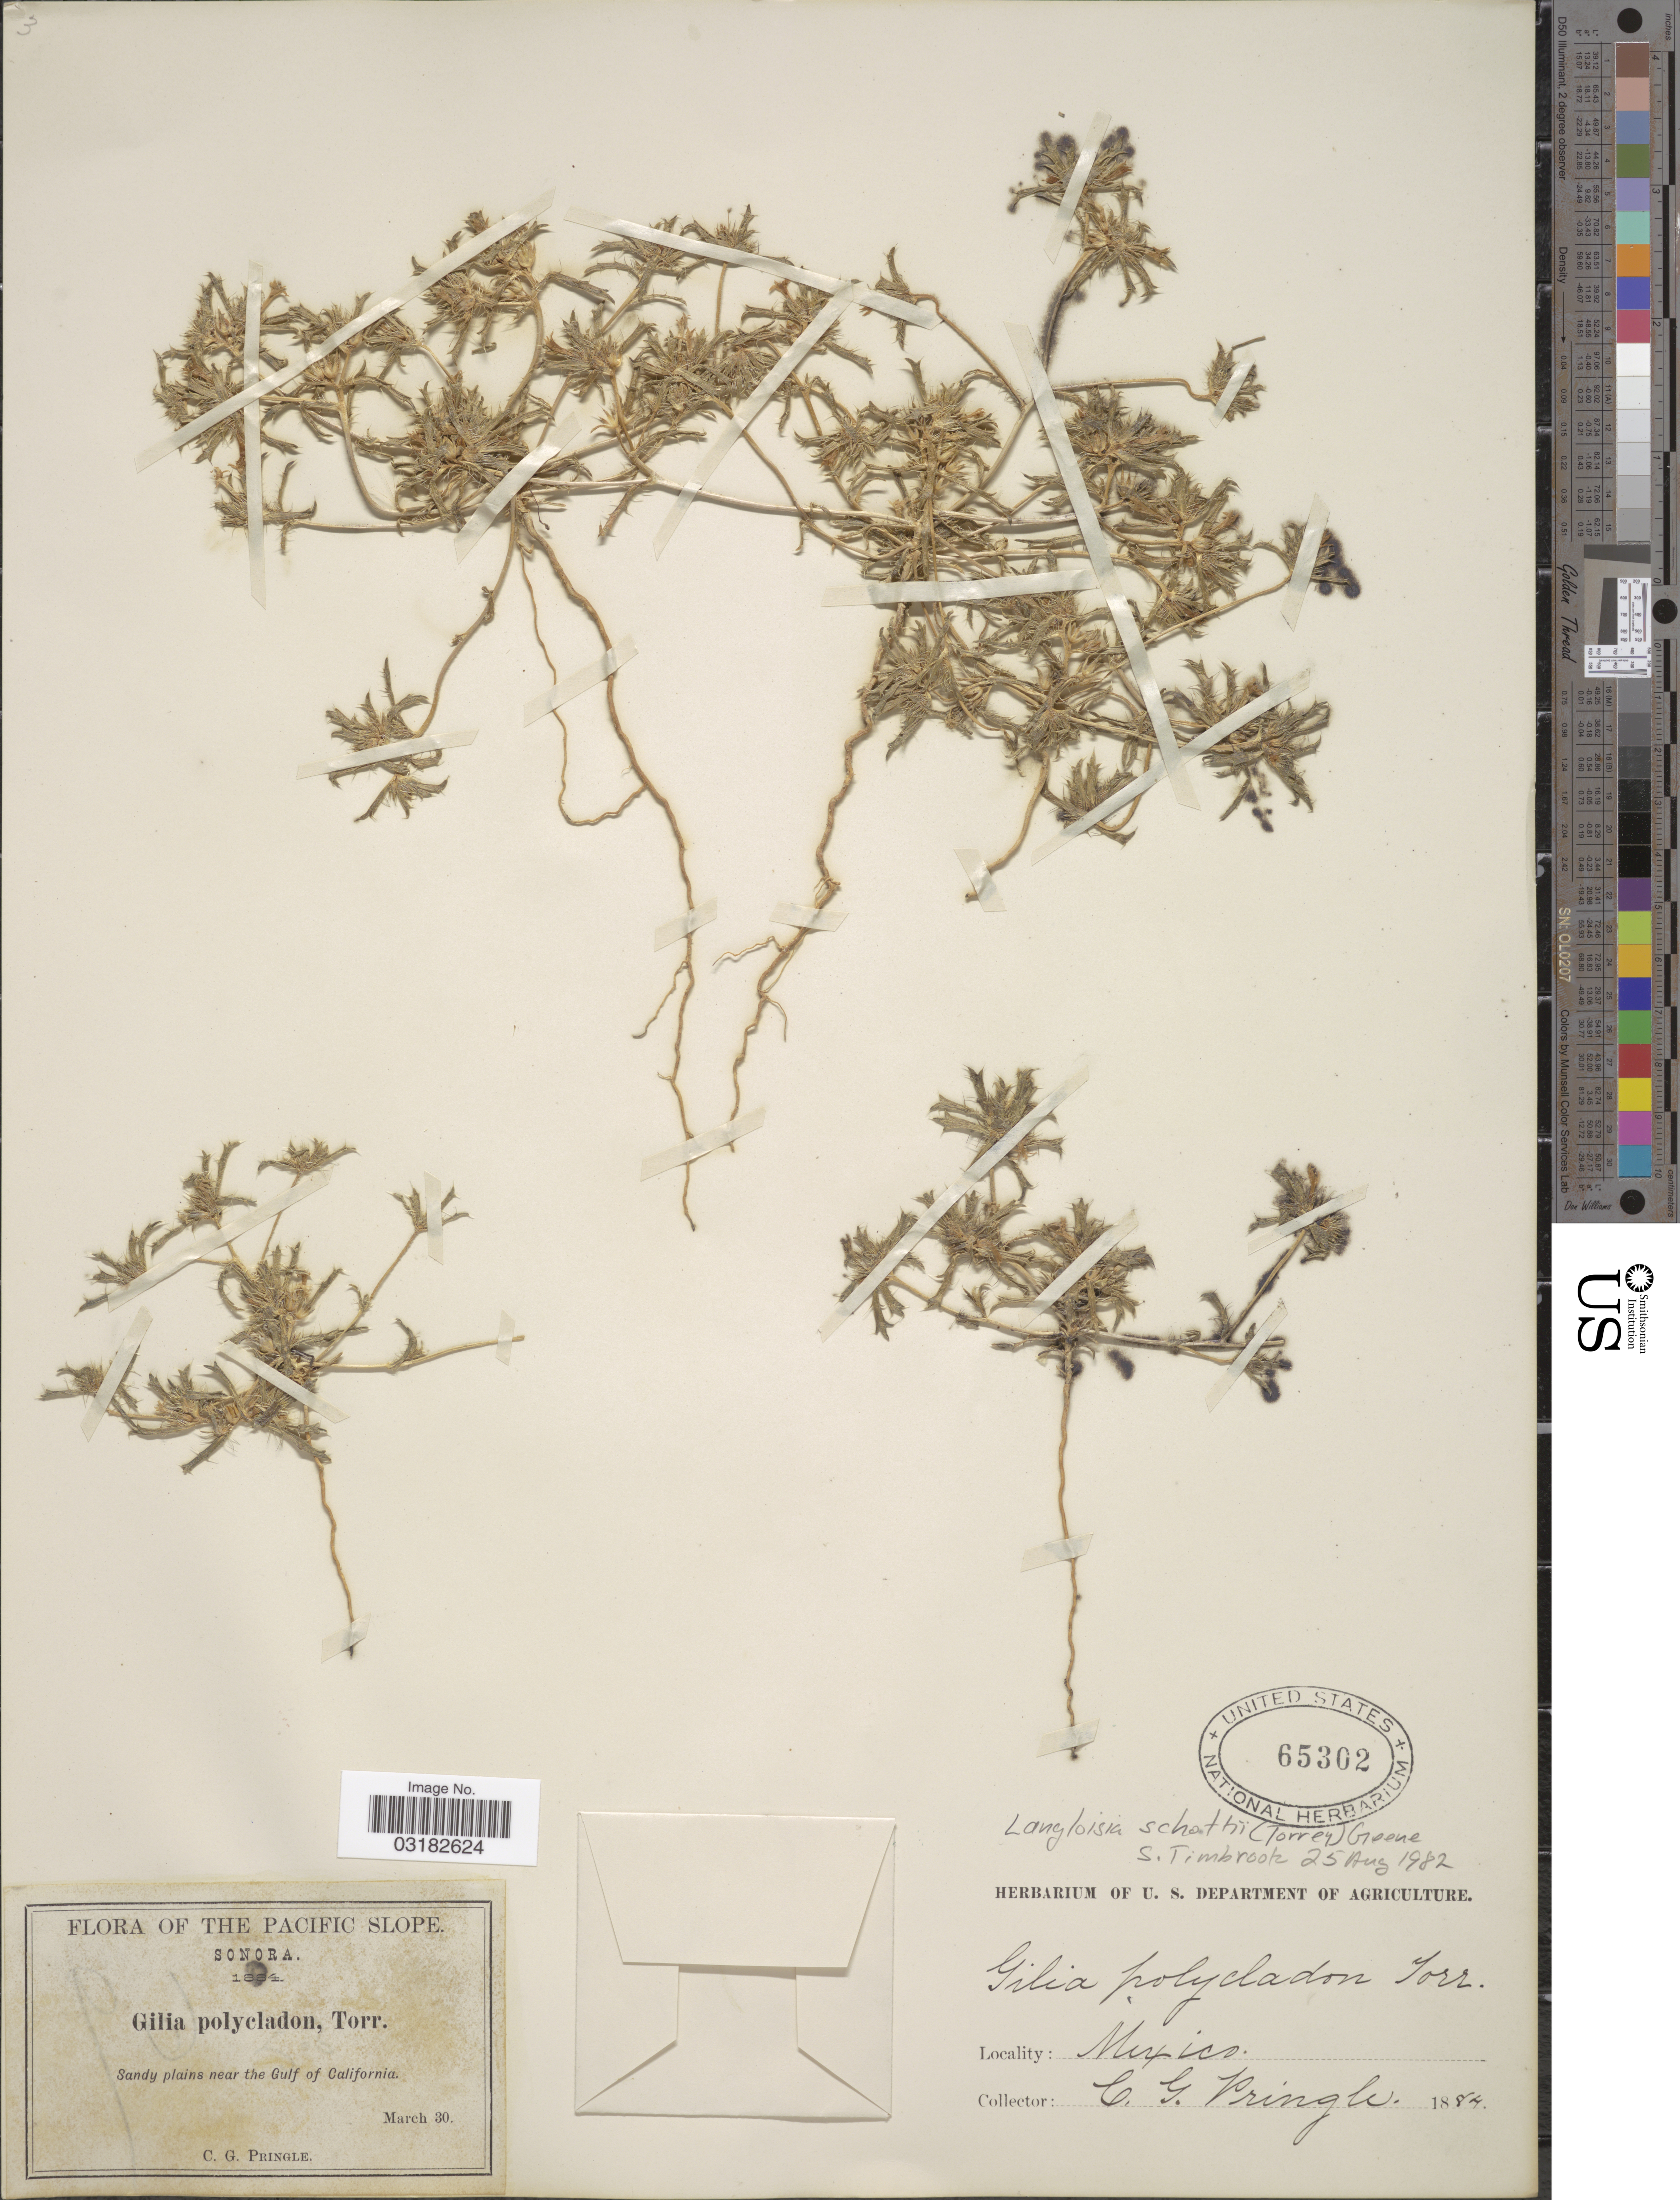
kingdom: Plantae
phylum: Tracheophyta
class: Magnoliopsida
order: Ericales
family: Polemoniaceae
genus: Loeseliastrum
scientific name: Loeseliastrum schottii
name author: (Torr.) Timbrook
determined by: Strong, Mark T., (BOT), Smithsonian Institution - National Museum of Natural History (UNITED STATES)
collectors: C. G. Pringle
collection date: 1884-03-30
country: Mexico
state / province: Sonora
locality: The Pacific slope. Sonora. Sandy plains near the Gulf of California.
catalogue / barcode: US 65302